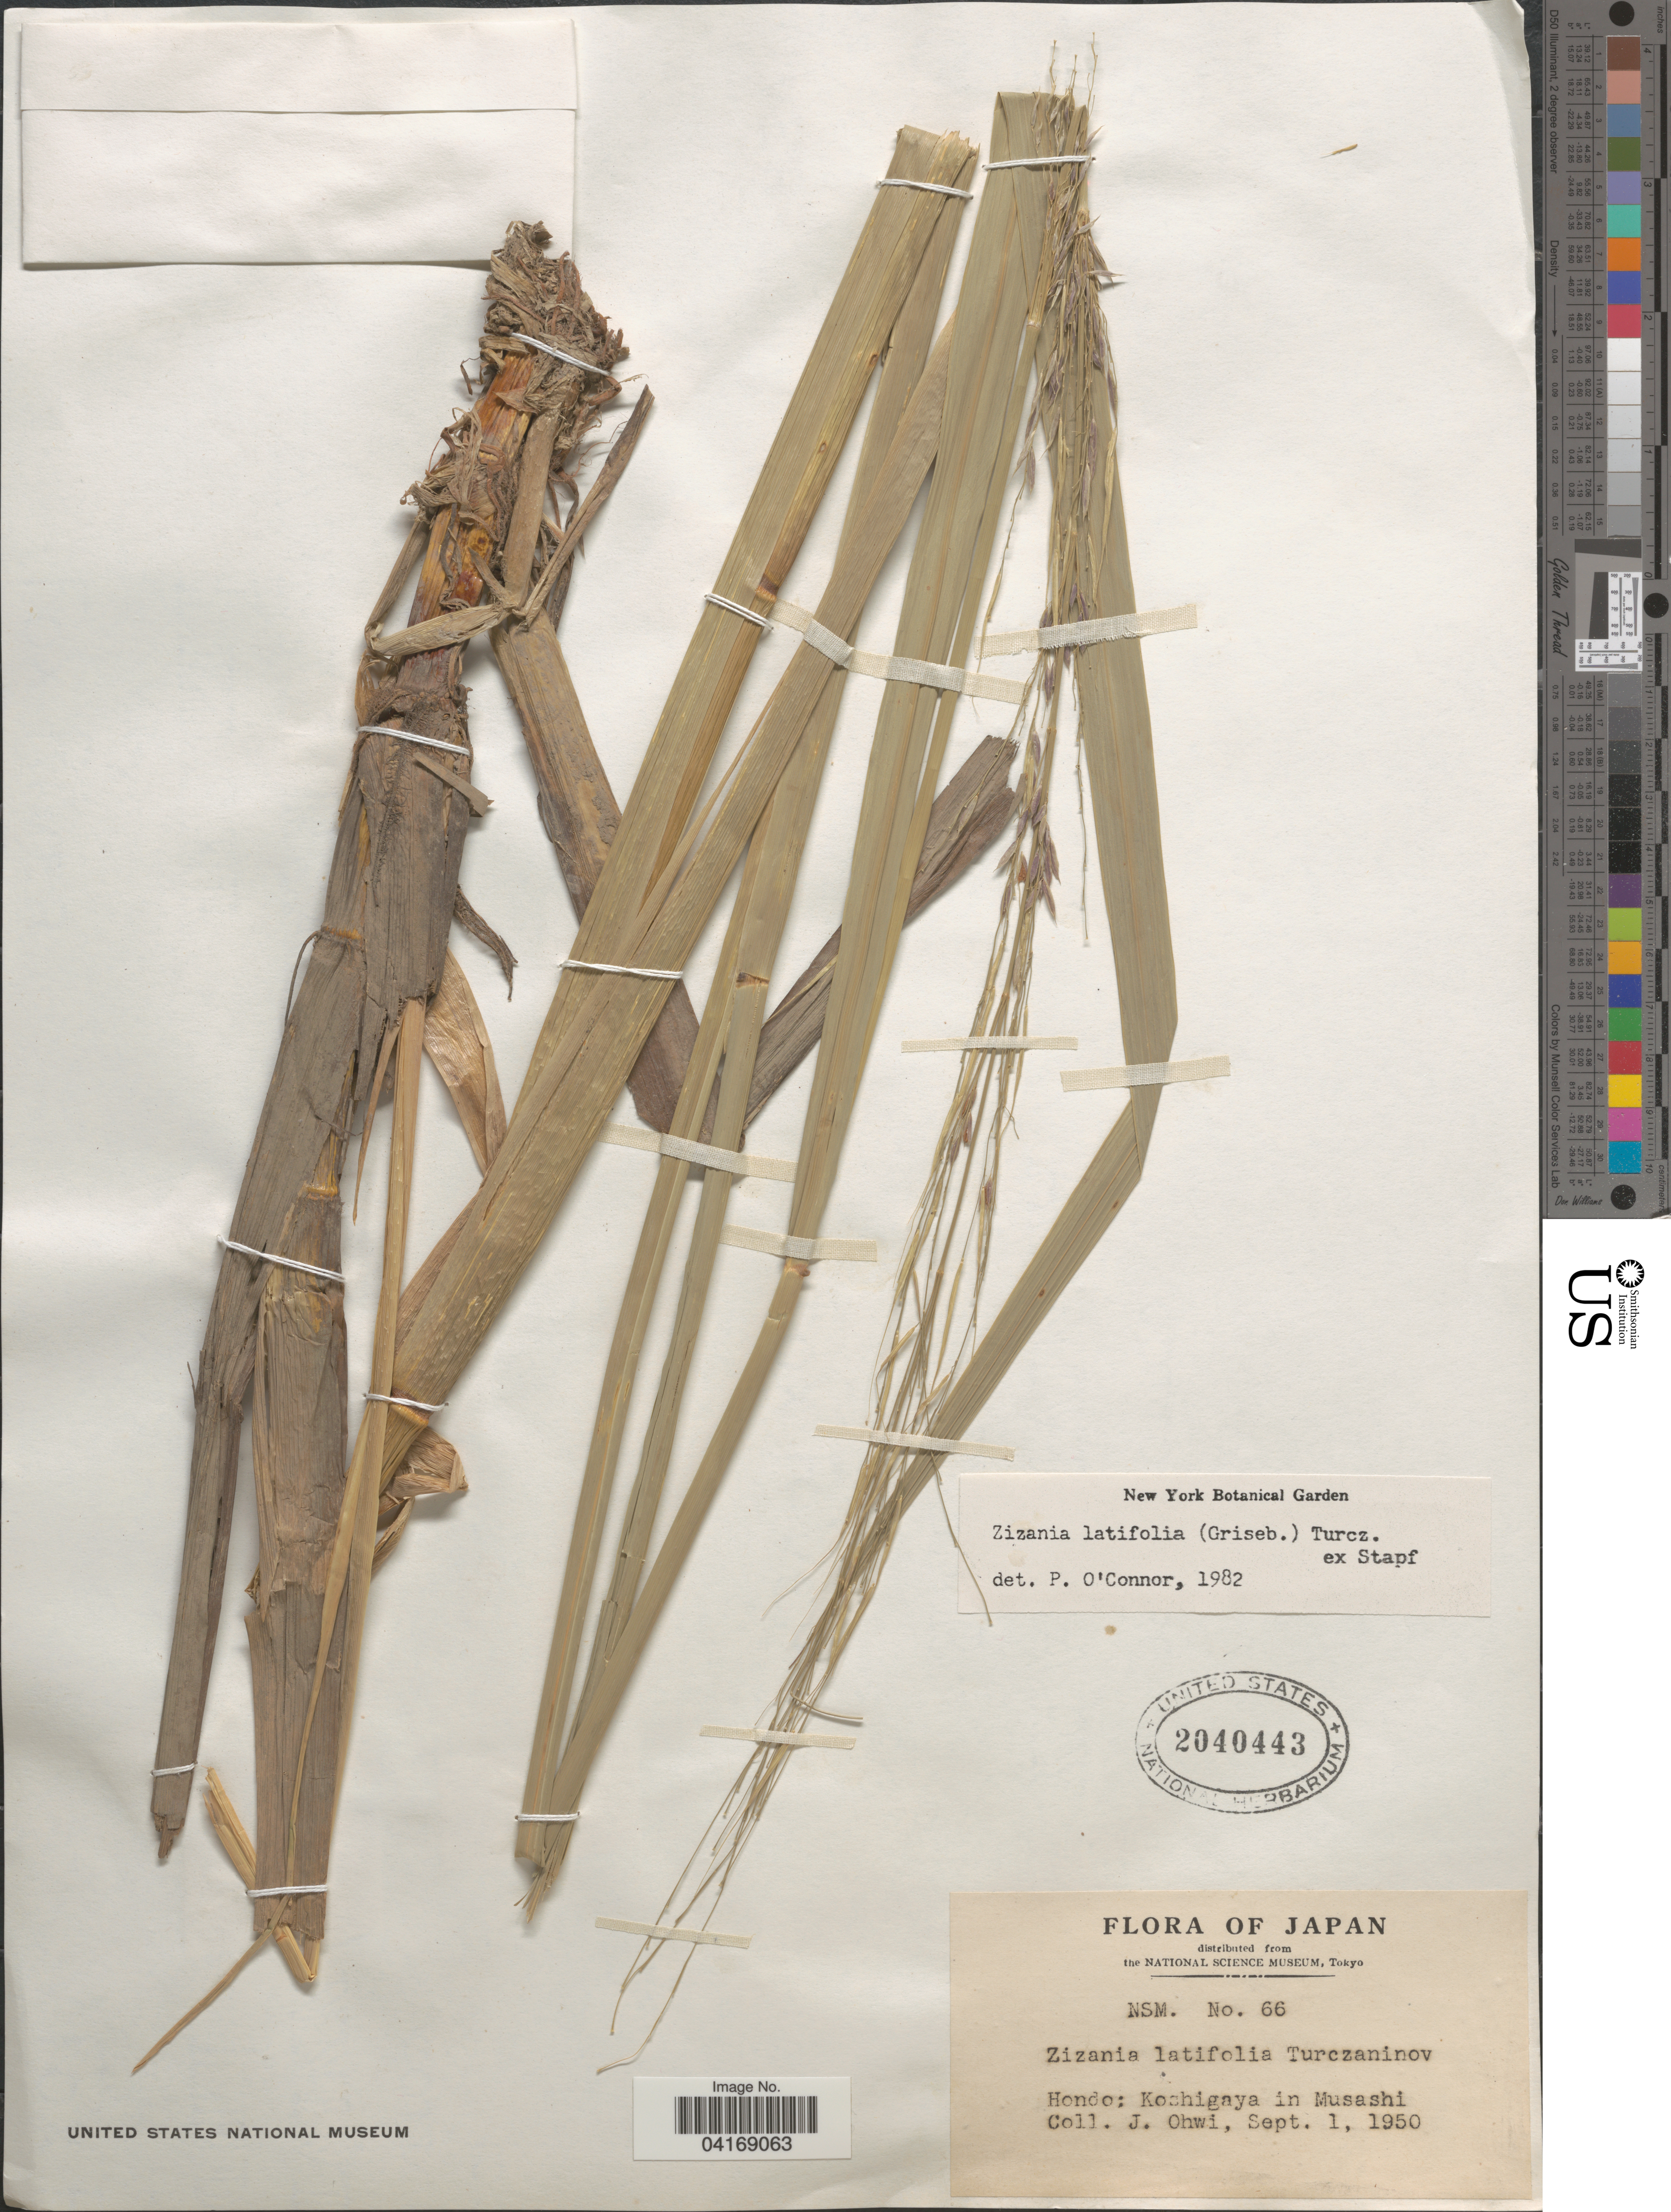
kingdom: Plantae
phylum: Tracheophyta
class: Liliopsida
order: Poales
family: Poaceae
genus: Zizania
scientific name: Zizania latifolia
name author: (Griseb.) Stapf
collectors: J. Ohwi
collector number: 66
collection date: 1950-09-01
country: Japan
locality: Hondo: Koshigaya in Musashi.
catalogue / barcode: US 2040443